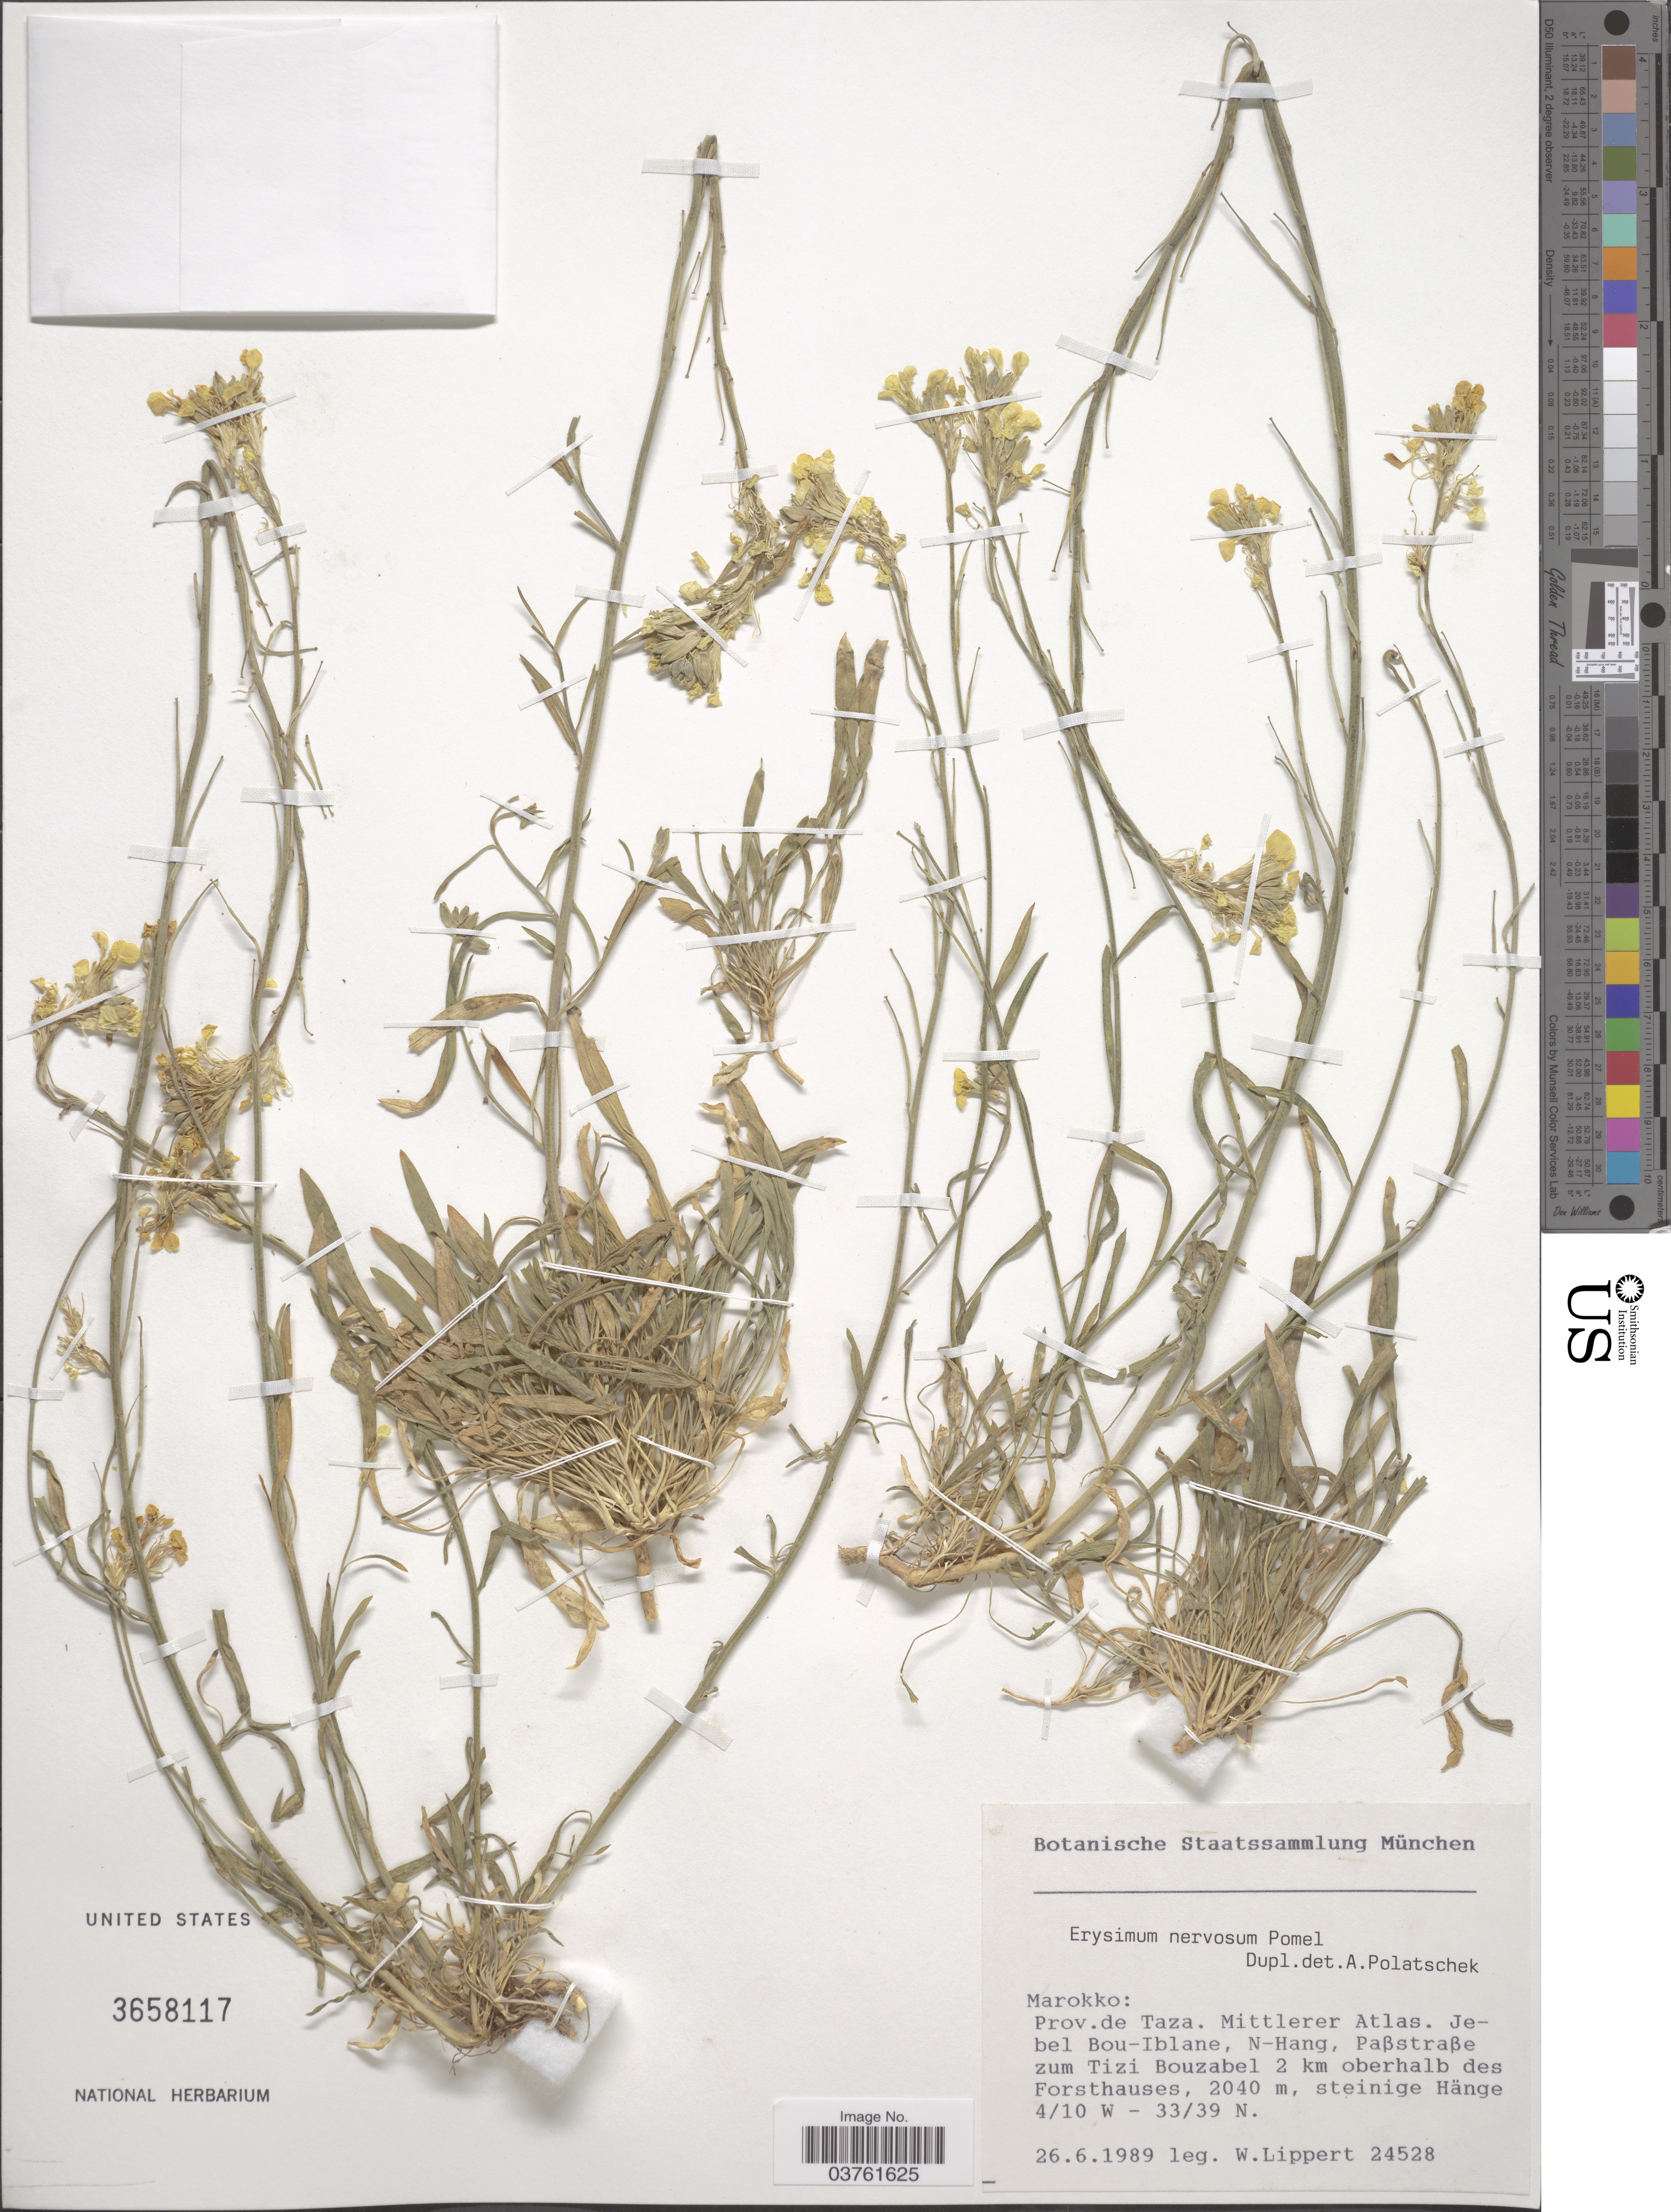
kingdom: Plantae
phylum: Tracheophyta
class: Magnoliopsida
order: Brassicales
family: Brassicaceae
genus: Erysimum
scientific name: Erysimum nervosum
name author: Pomel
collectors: W. Lippert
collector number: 24528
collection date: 1989-06-26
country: Morocco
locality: Prov. de Taza. Mittlerer Atlas. Jebel Bou-Iblane, N-Hang, Paßstraße zum Tizi Bouzabel 2 km oberhalb des Forsthauses.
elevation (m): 2040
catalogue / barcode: US 3658117